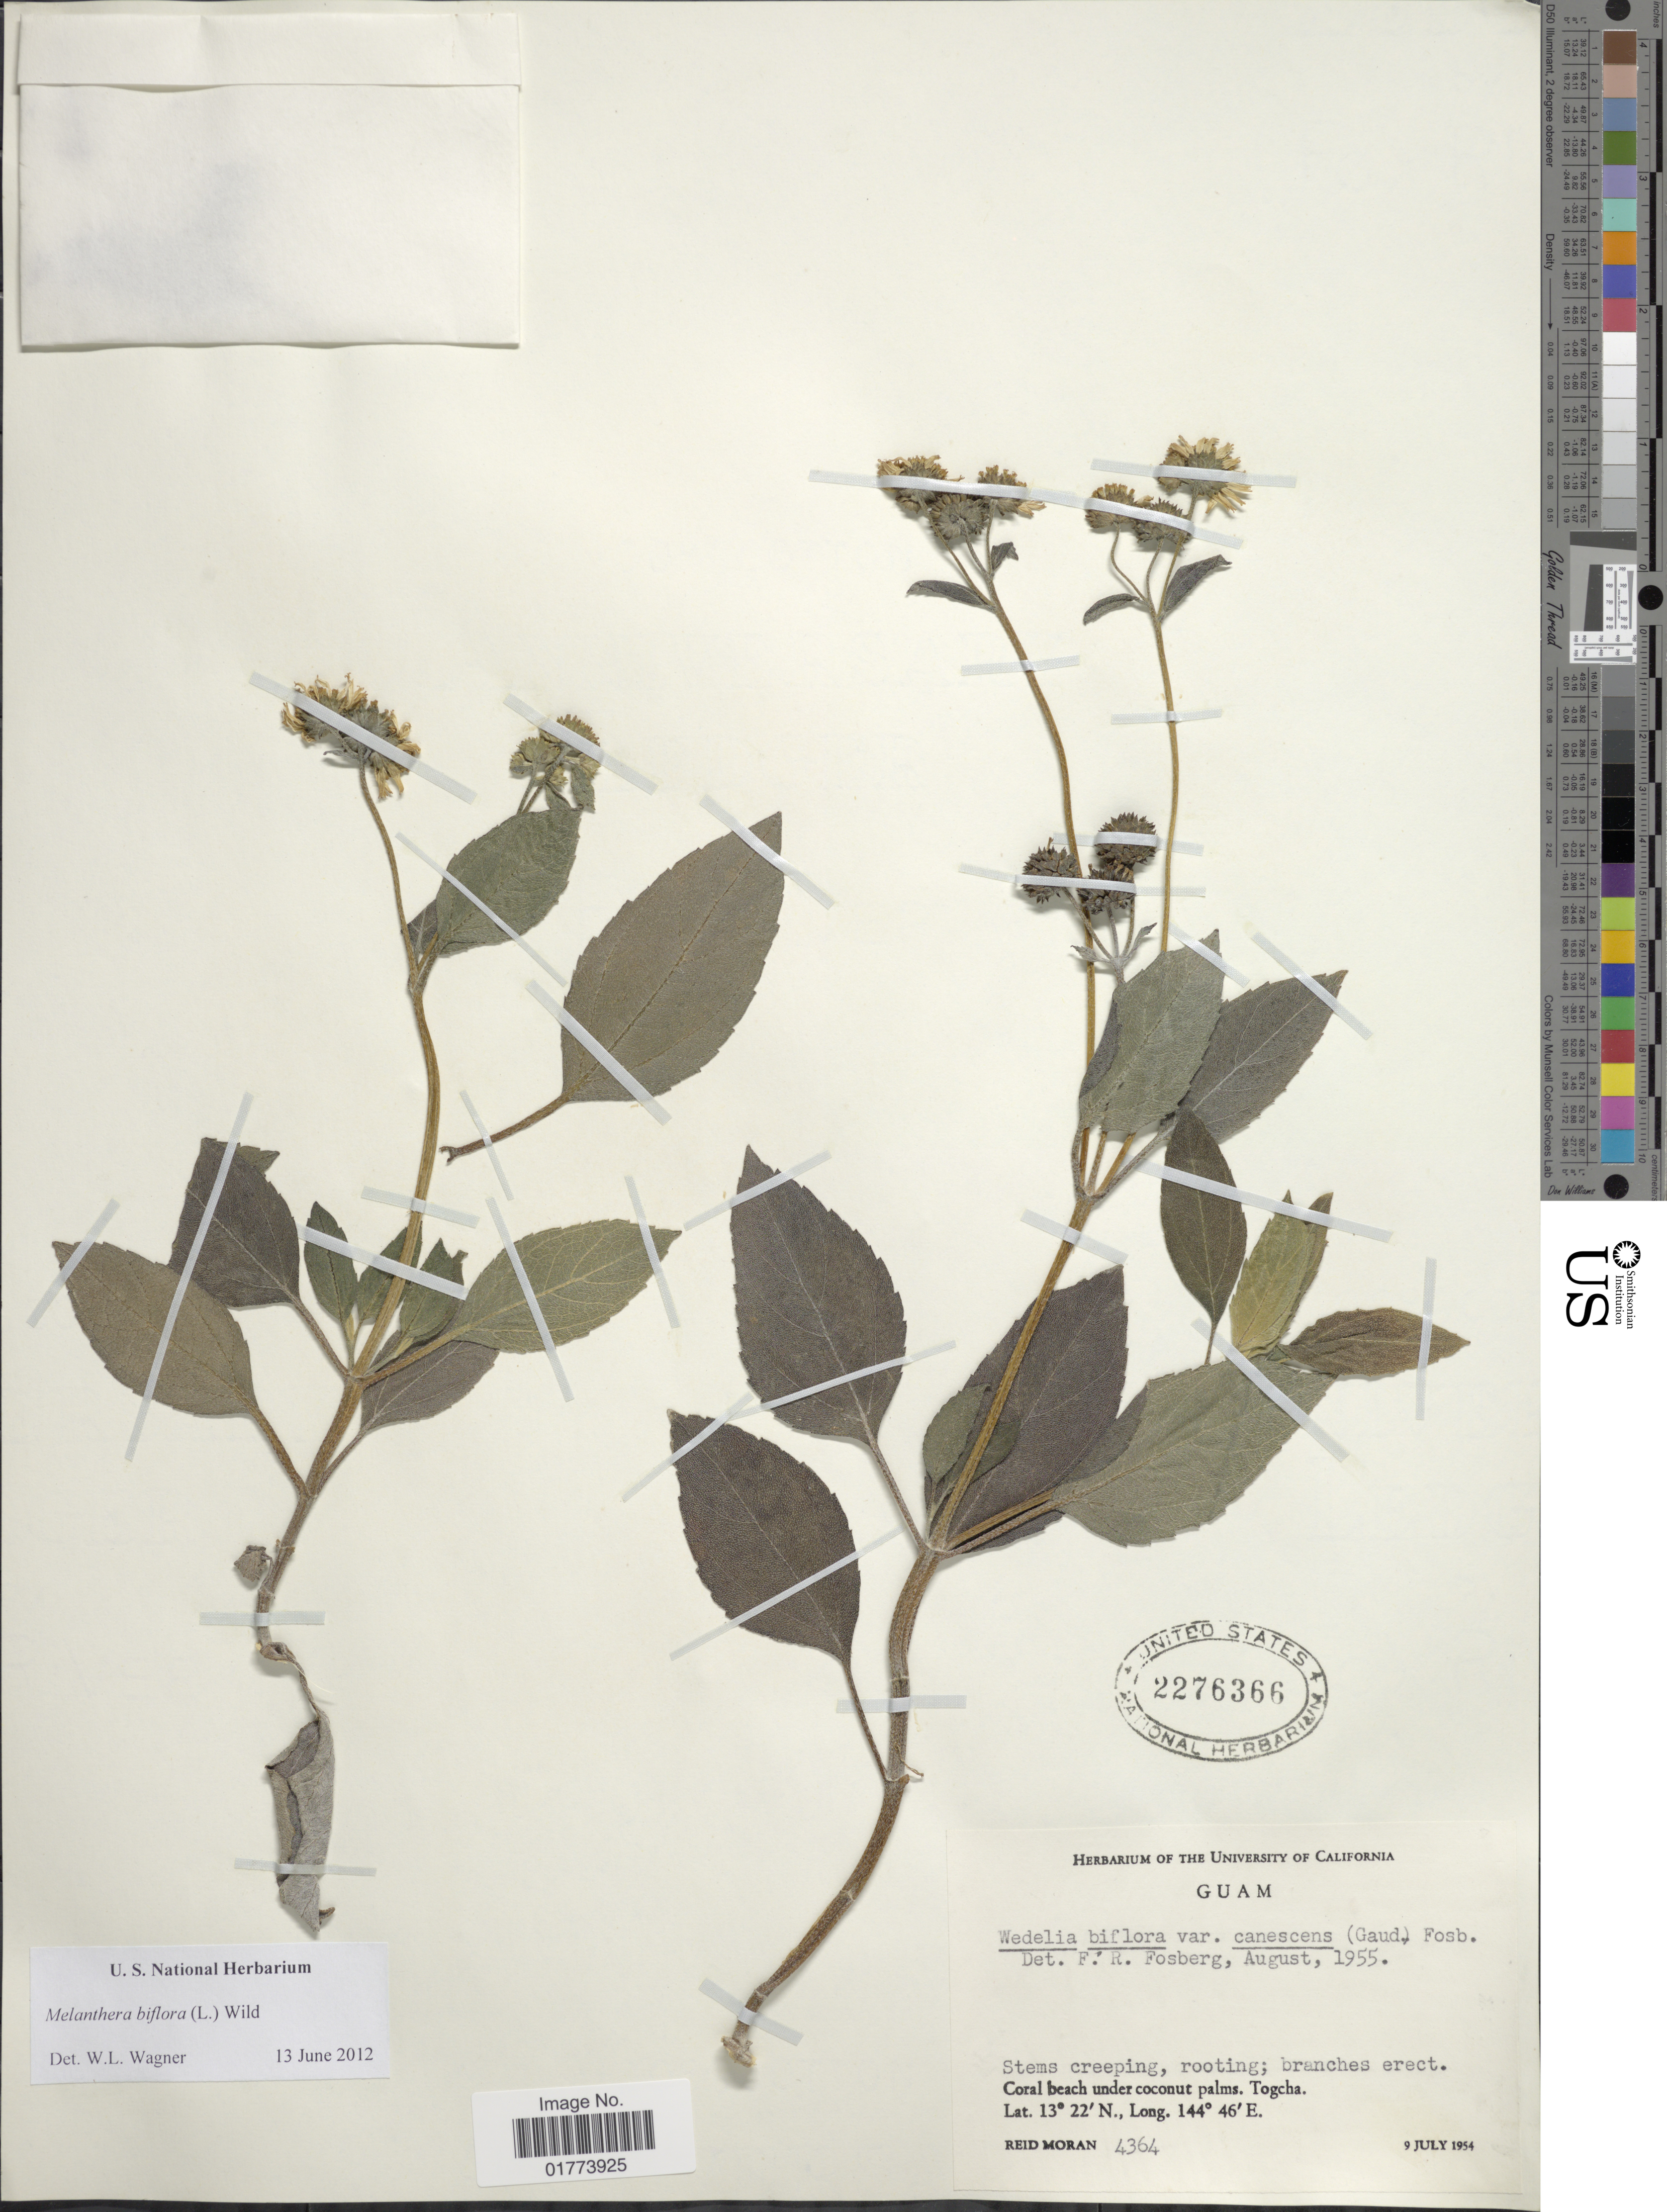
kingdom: Plantae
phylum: Tracheophyta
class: Magnoliopsida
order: Asterales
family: Asteraceae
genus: Wollastonia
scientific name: Wollastonia uniflora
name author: (Willd.) Orchard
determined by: Wagner, W. L., (BOT), Smithsonian Institution - National Museum of Natural History (UNITED STATES)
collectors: R. V. Moran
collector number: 4364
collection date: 1954-07-09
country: Guam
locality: Coral beach under coconut palms, Togcha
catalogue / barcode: US 2276366